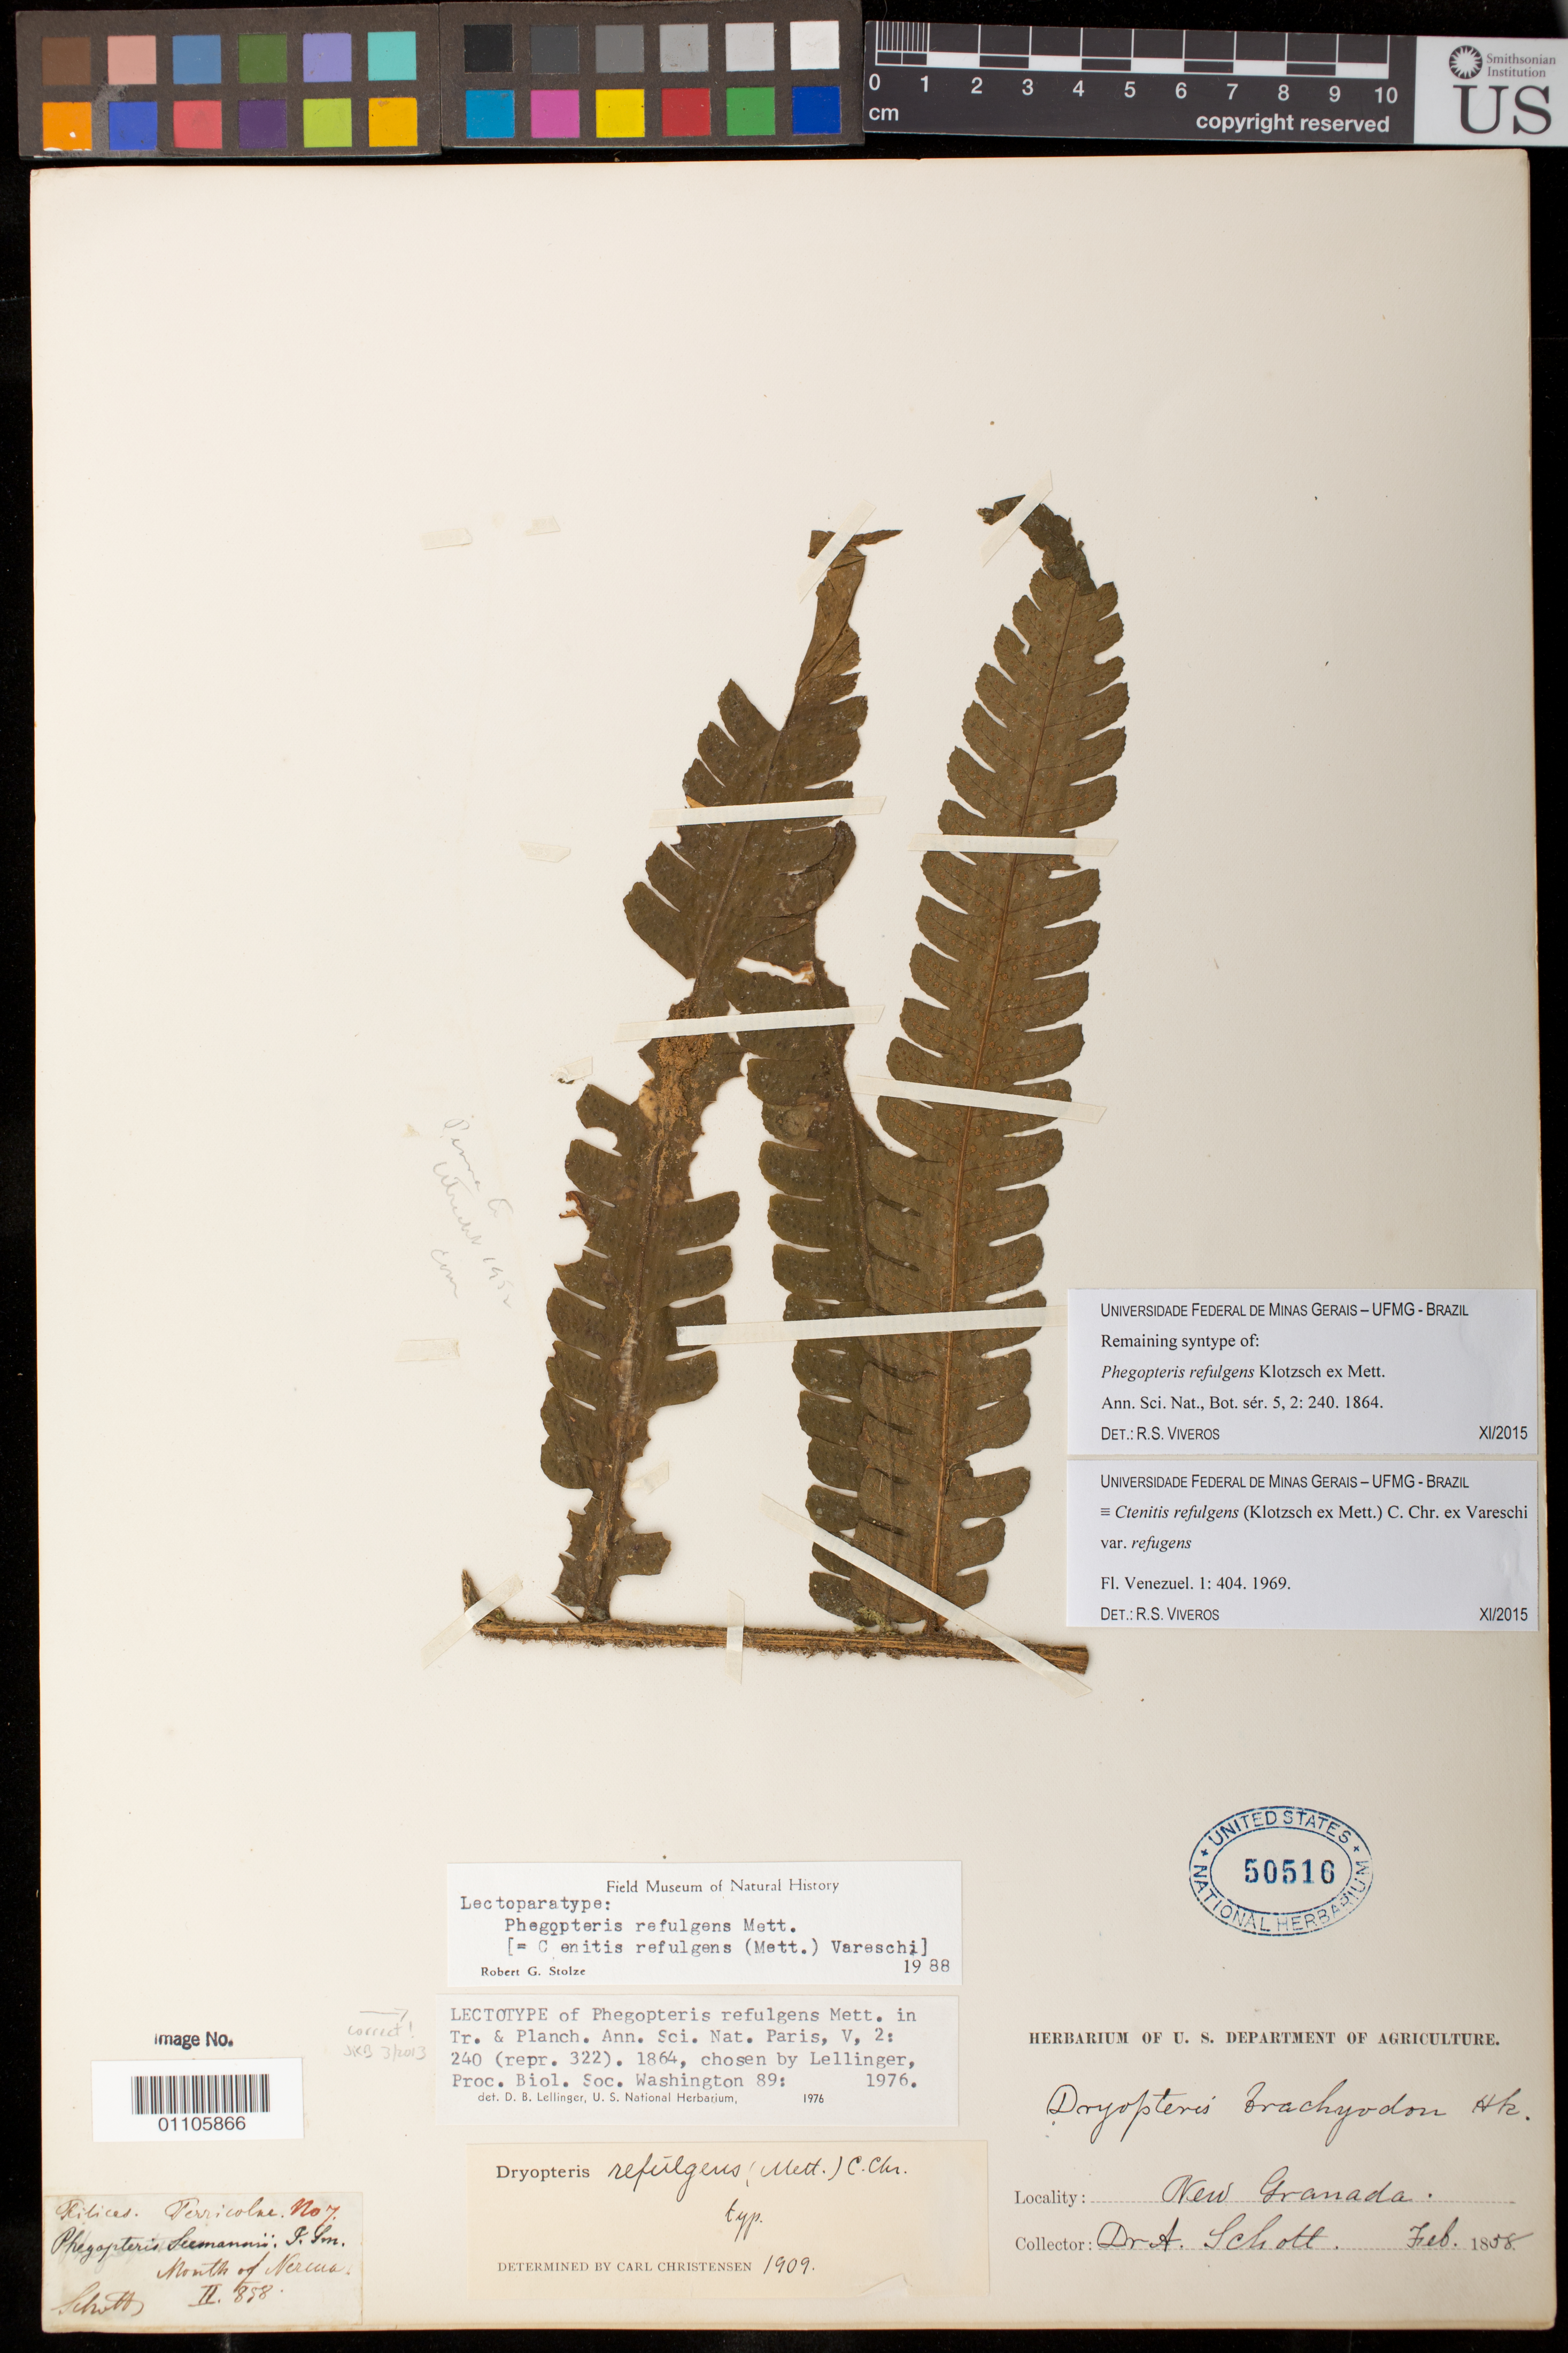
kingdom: Plantae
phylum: Tracheophyta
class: Polypodiopsida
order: Polypodiales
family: Thelypteridaceae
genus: Phegopteris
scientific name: Phegopteris refulgens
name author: Klotzsch ex Mett. in Triana & Planch.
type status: Lectotype; Syntype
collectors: H. W. Schott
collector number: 7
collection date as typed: Feb 1858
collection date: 1858-02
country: Colombia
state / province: Chocó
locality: Mouth of the Rio Nercua.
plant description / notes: Specimen annotated as "lectoparatype" by R.G. Stolze (1988), as "remaining syntype" by R.S. Viveros (2015). Annotated as "lectotype" by D.B. Lellinger (1976), citing Proc. Biol. Soc. Washington 89: 721 (1976). Tropicos & various publications (e.g., Fl. Mesoamer.) cite earlier lectotypification by Christensen (1913, based on Schomburgk 1183) but he cited 2 collections and did not effectively lectotypify.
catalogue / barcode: US 50516